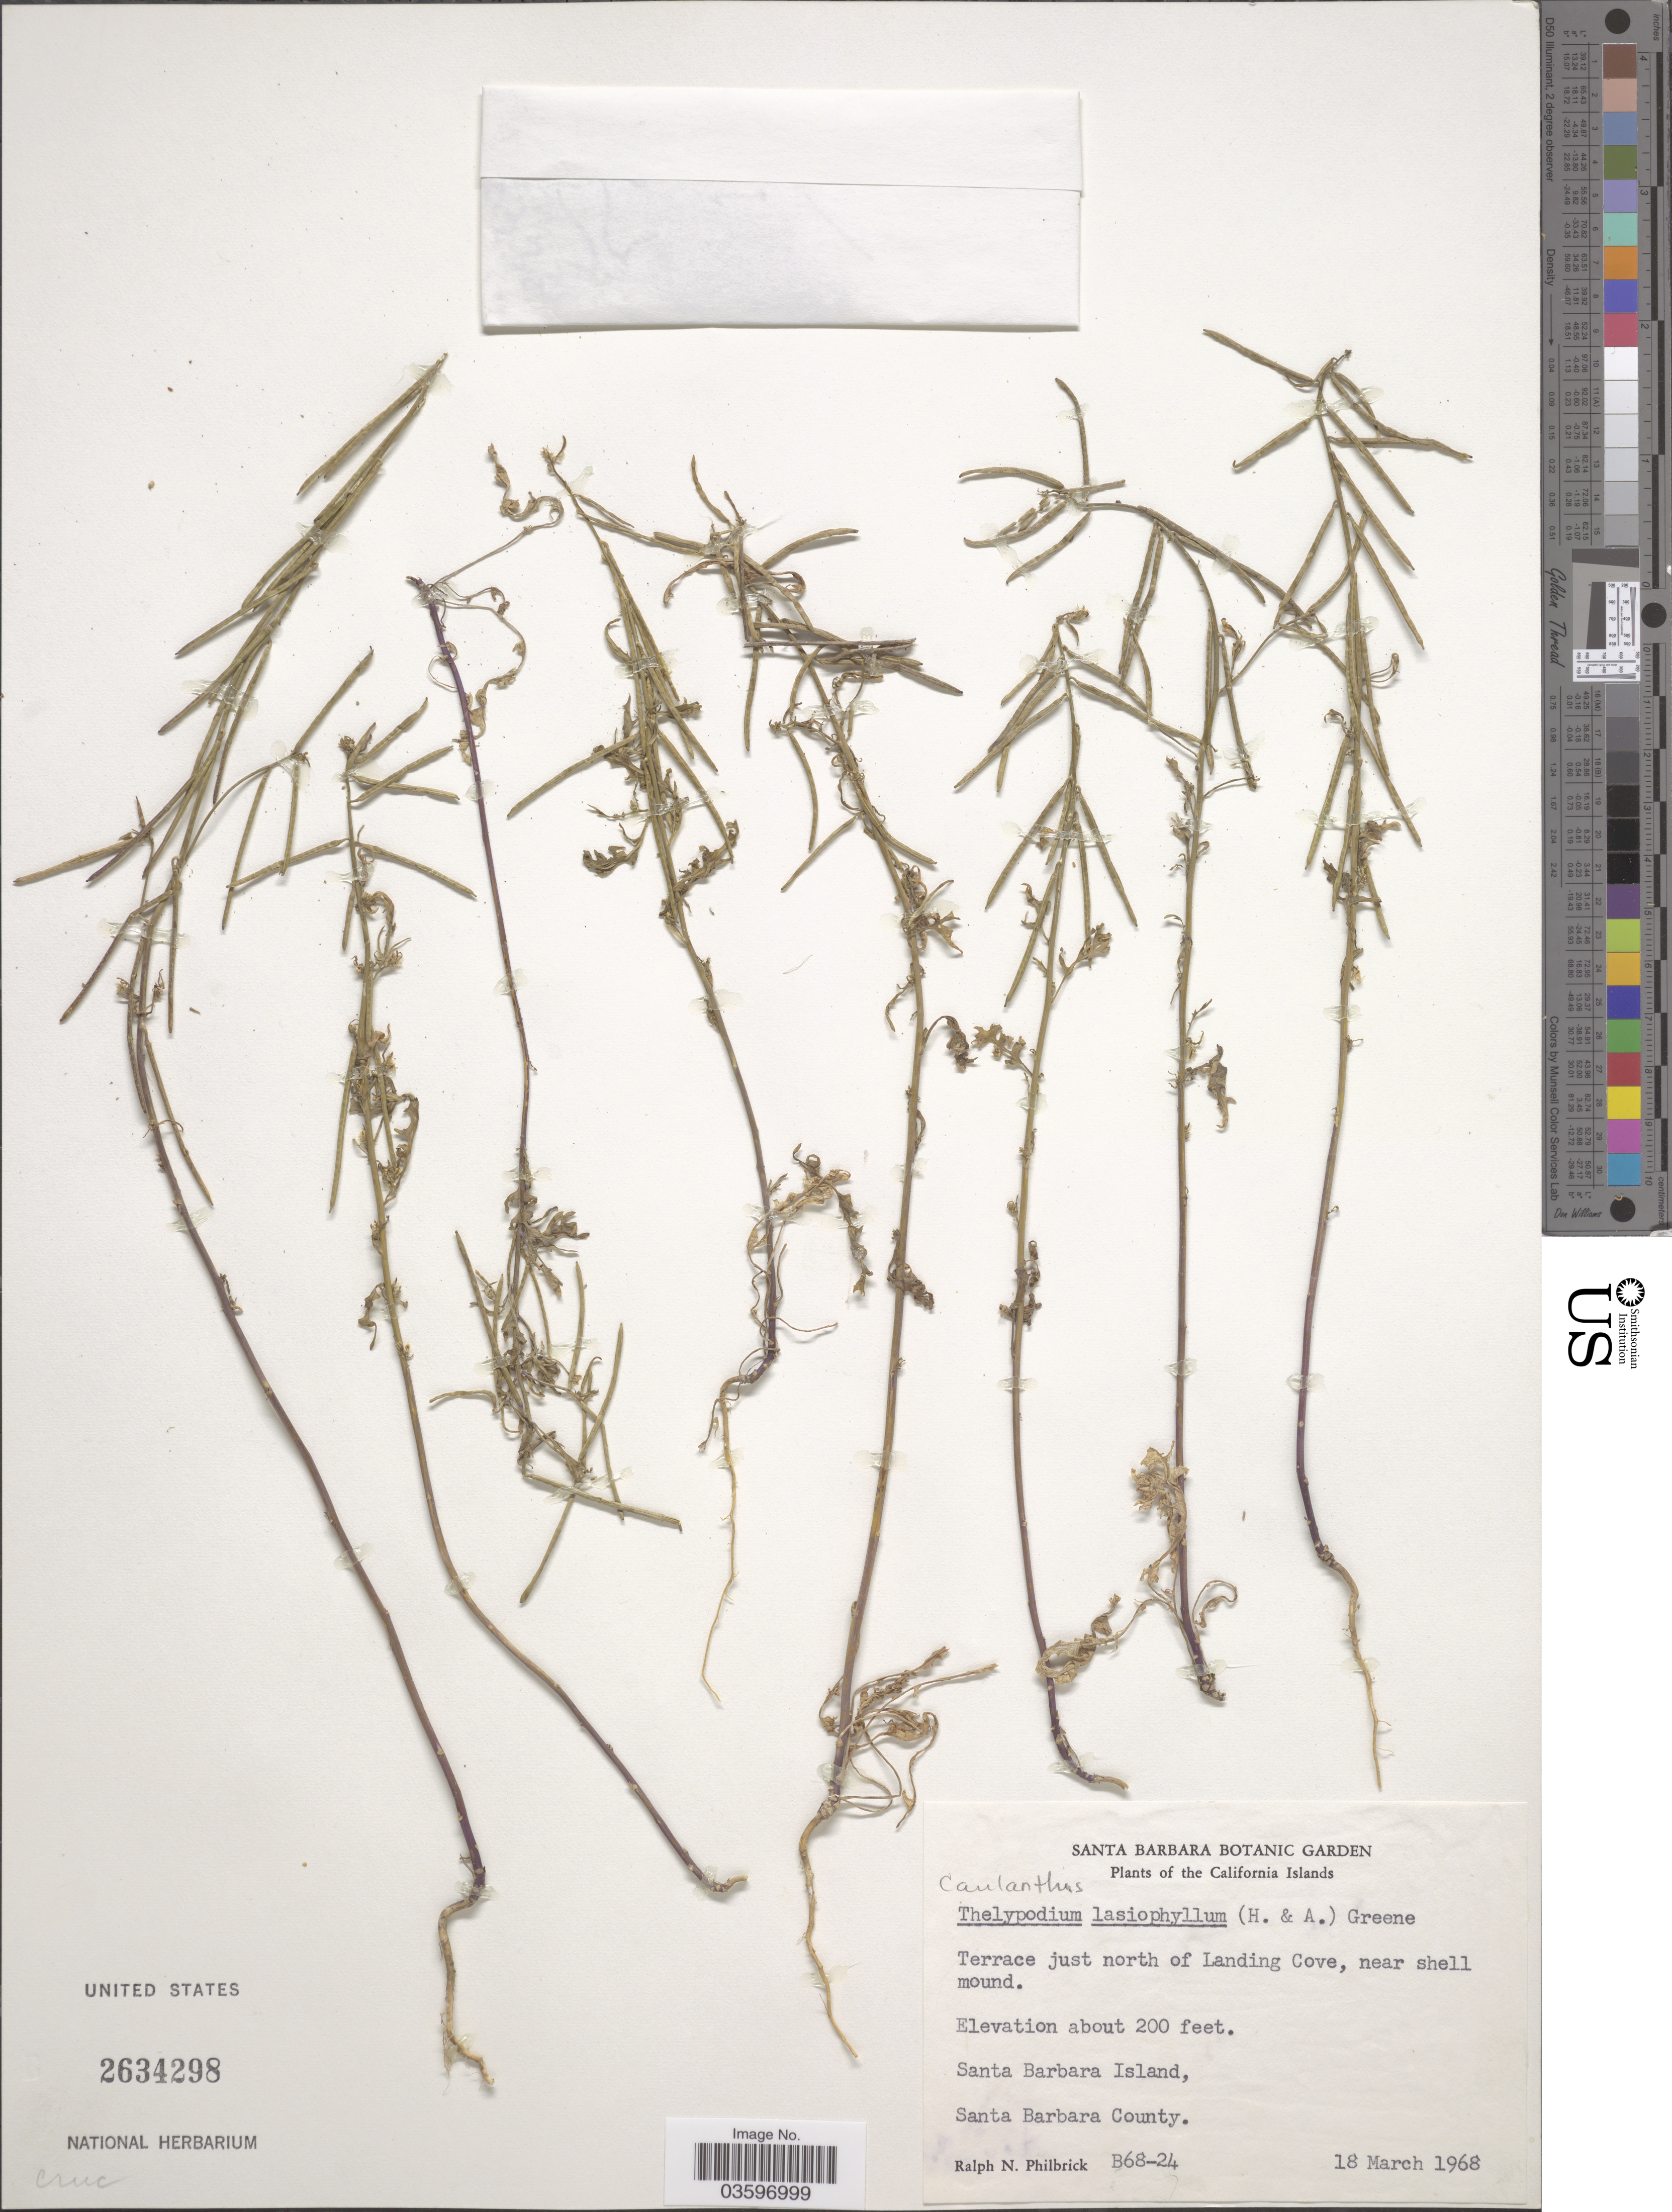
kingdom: Plantae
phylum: Tracheophyta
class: Magnoliopsida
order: Brassicales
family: Brassicaceae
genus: Caulanthus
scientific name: Caulanthus lasiophyllus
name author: (Hook. & Arn.) Payson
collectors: R. Philbrick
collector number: B68-24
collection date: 1968-03-18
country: United States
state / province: California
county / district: Santa Barbara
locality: The California Islands. Terrace just north of Landing Cove, near shell mound. Santa Barbara Island, Santa Barbara County.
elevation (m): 61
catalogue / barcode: US 2634298